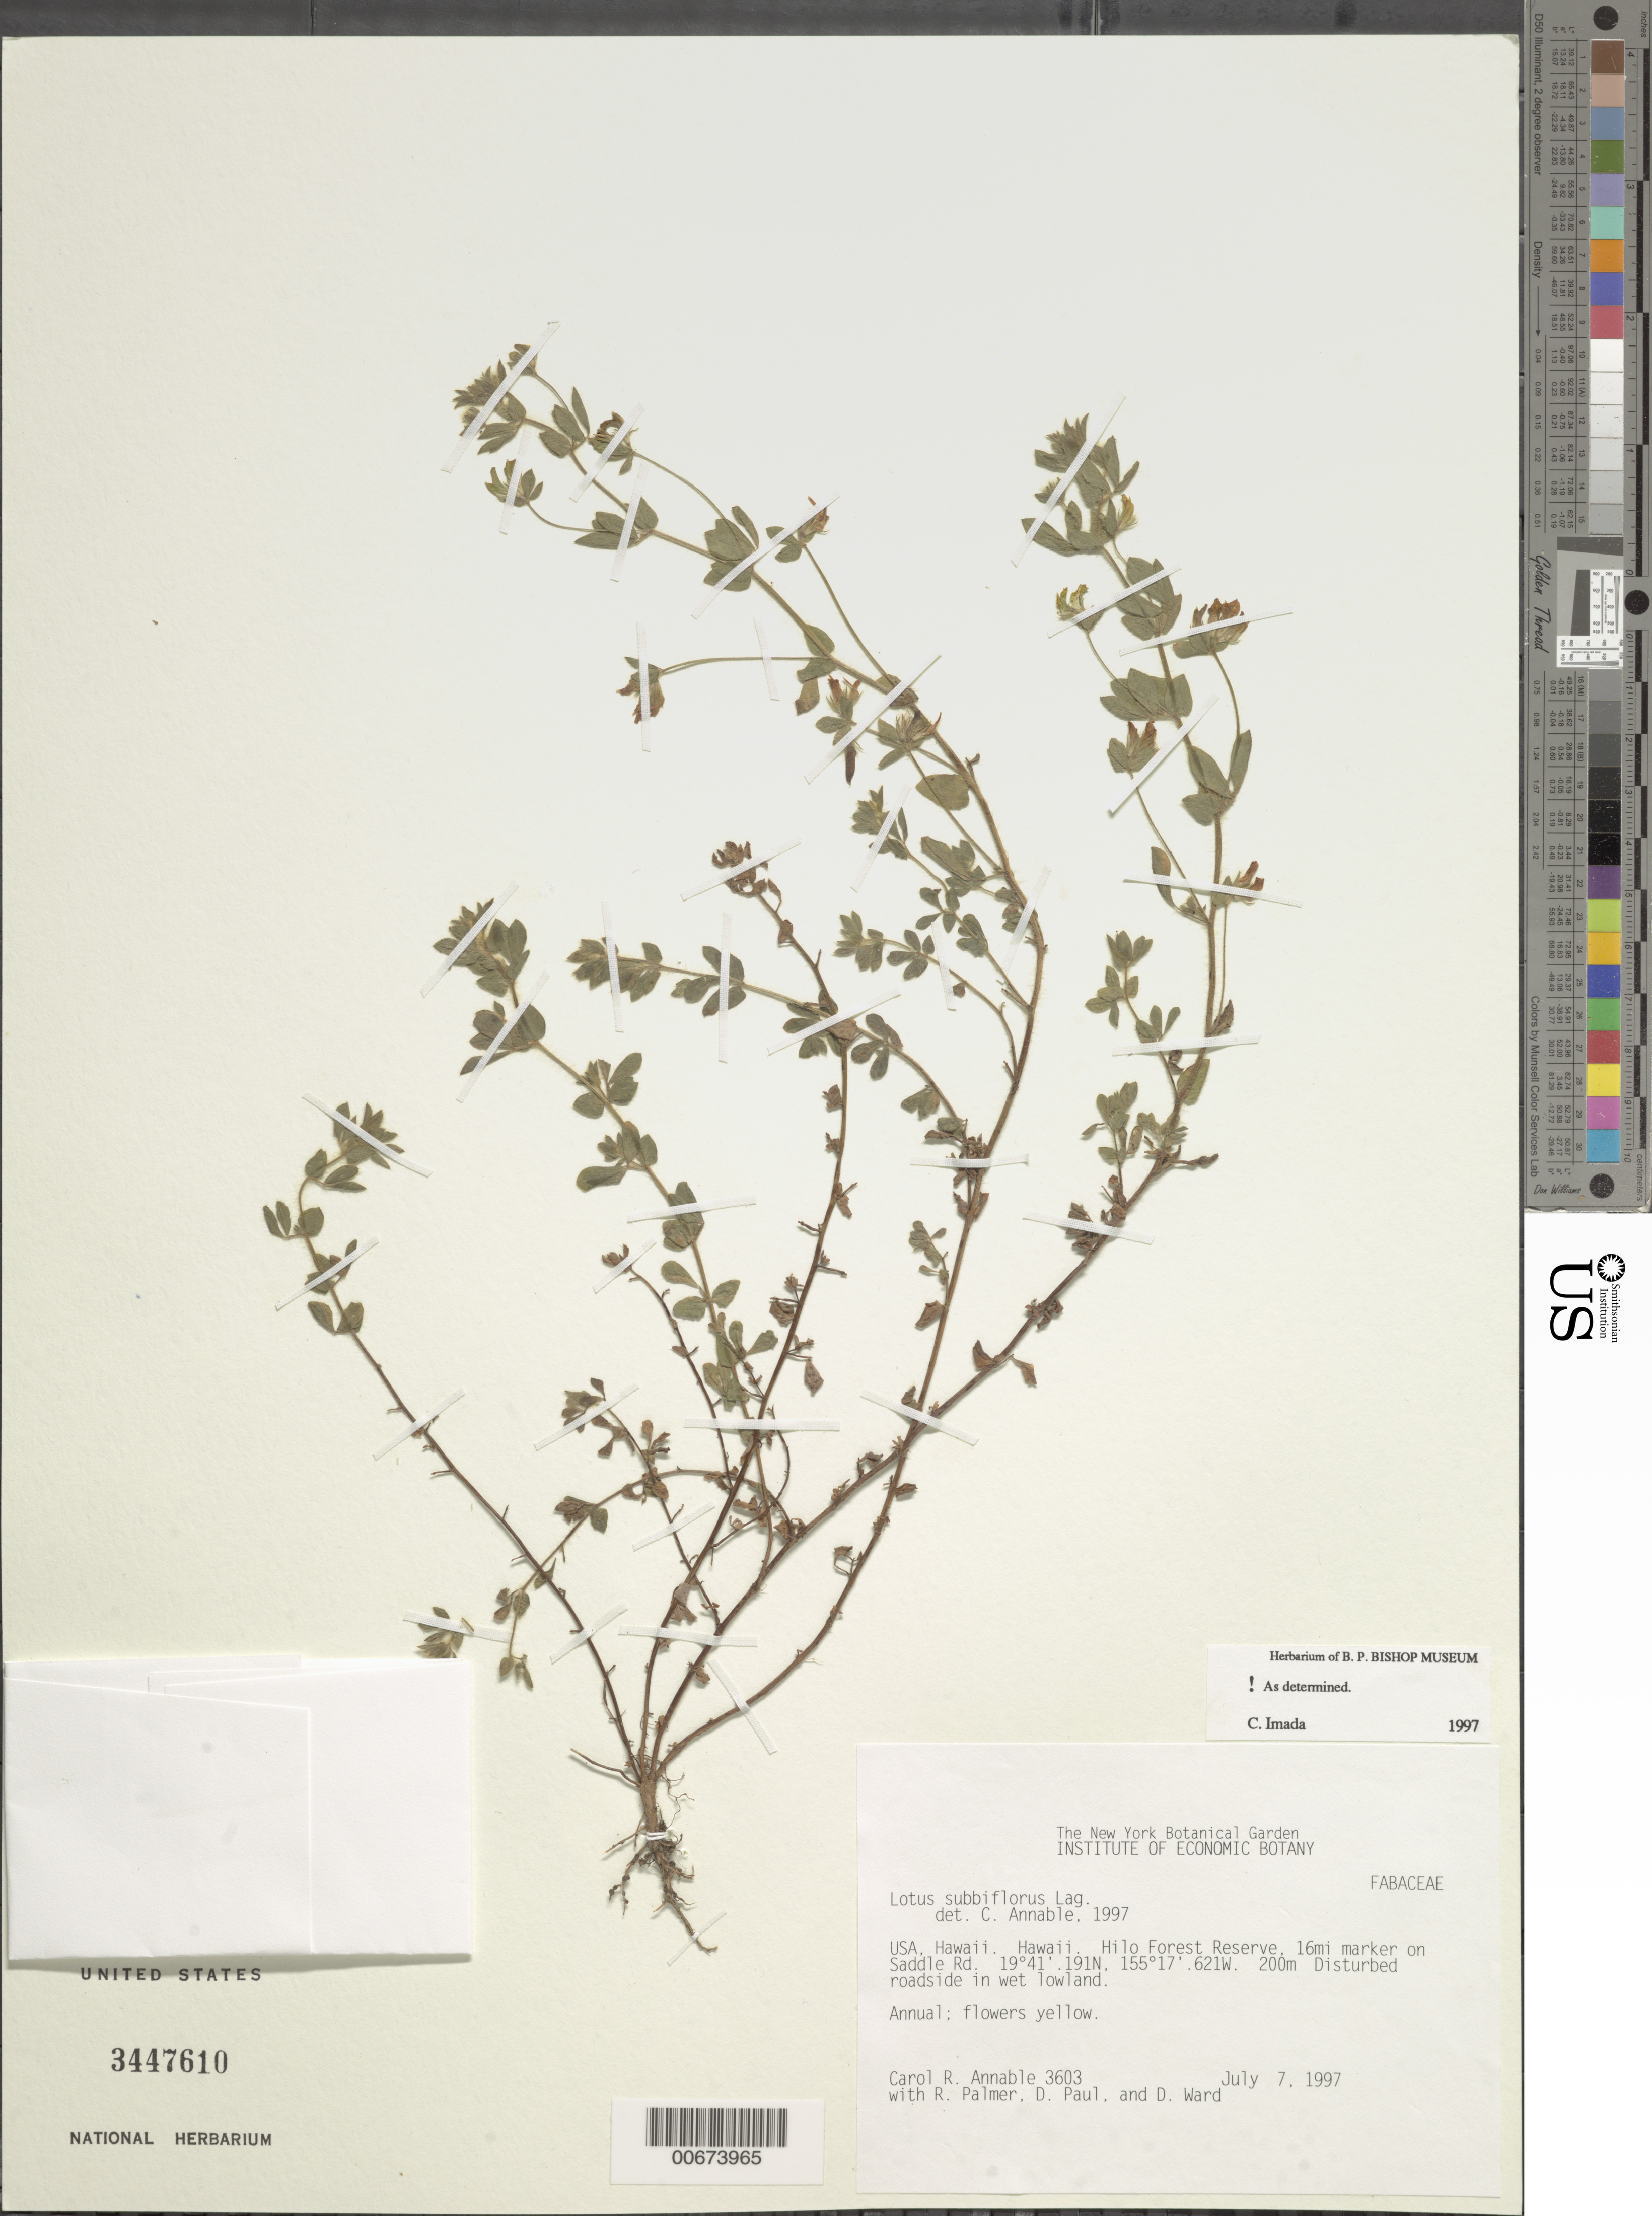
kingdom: Plantae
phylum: Tracheophyta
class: Magnoliopsida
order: Fabales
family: Fabaceae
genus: Lotus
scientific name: Lotus subbiflorus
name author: Lag.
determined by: Imada, C.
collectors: C. R. Annable, R. Palmer, D. Paul & D. Ward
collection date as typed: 7 Jul 1997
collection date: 1997-07-07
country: United States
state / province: Hawaii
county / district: Hawaii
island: Hawaii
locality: Hilo Forest Reserve, 16 mi marker on Saddle Rd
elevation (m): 200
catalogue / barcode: US 3447610